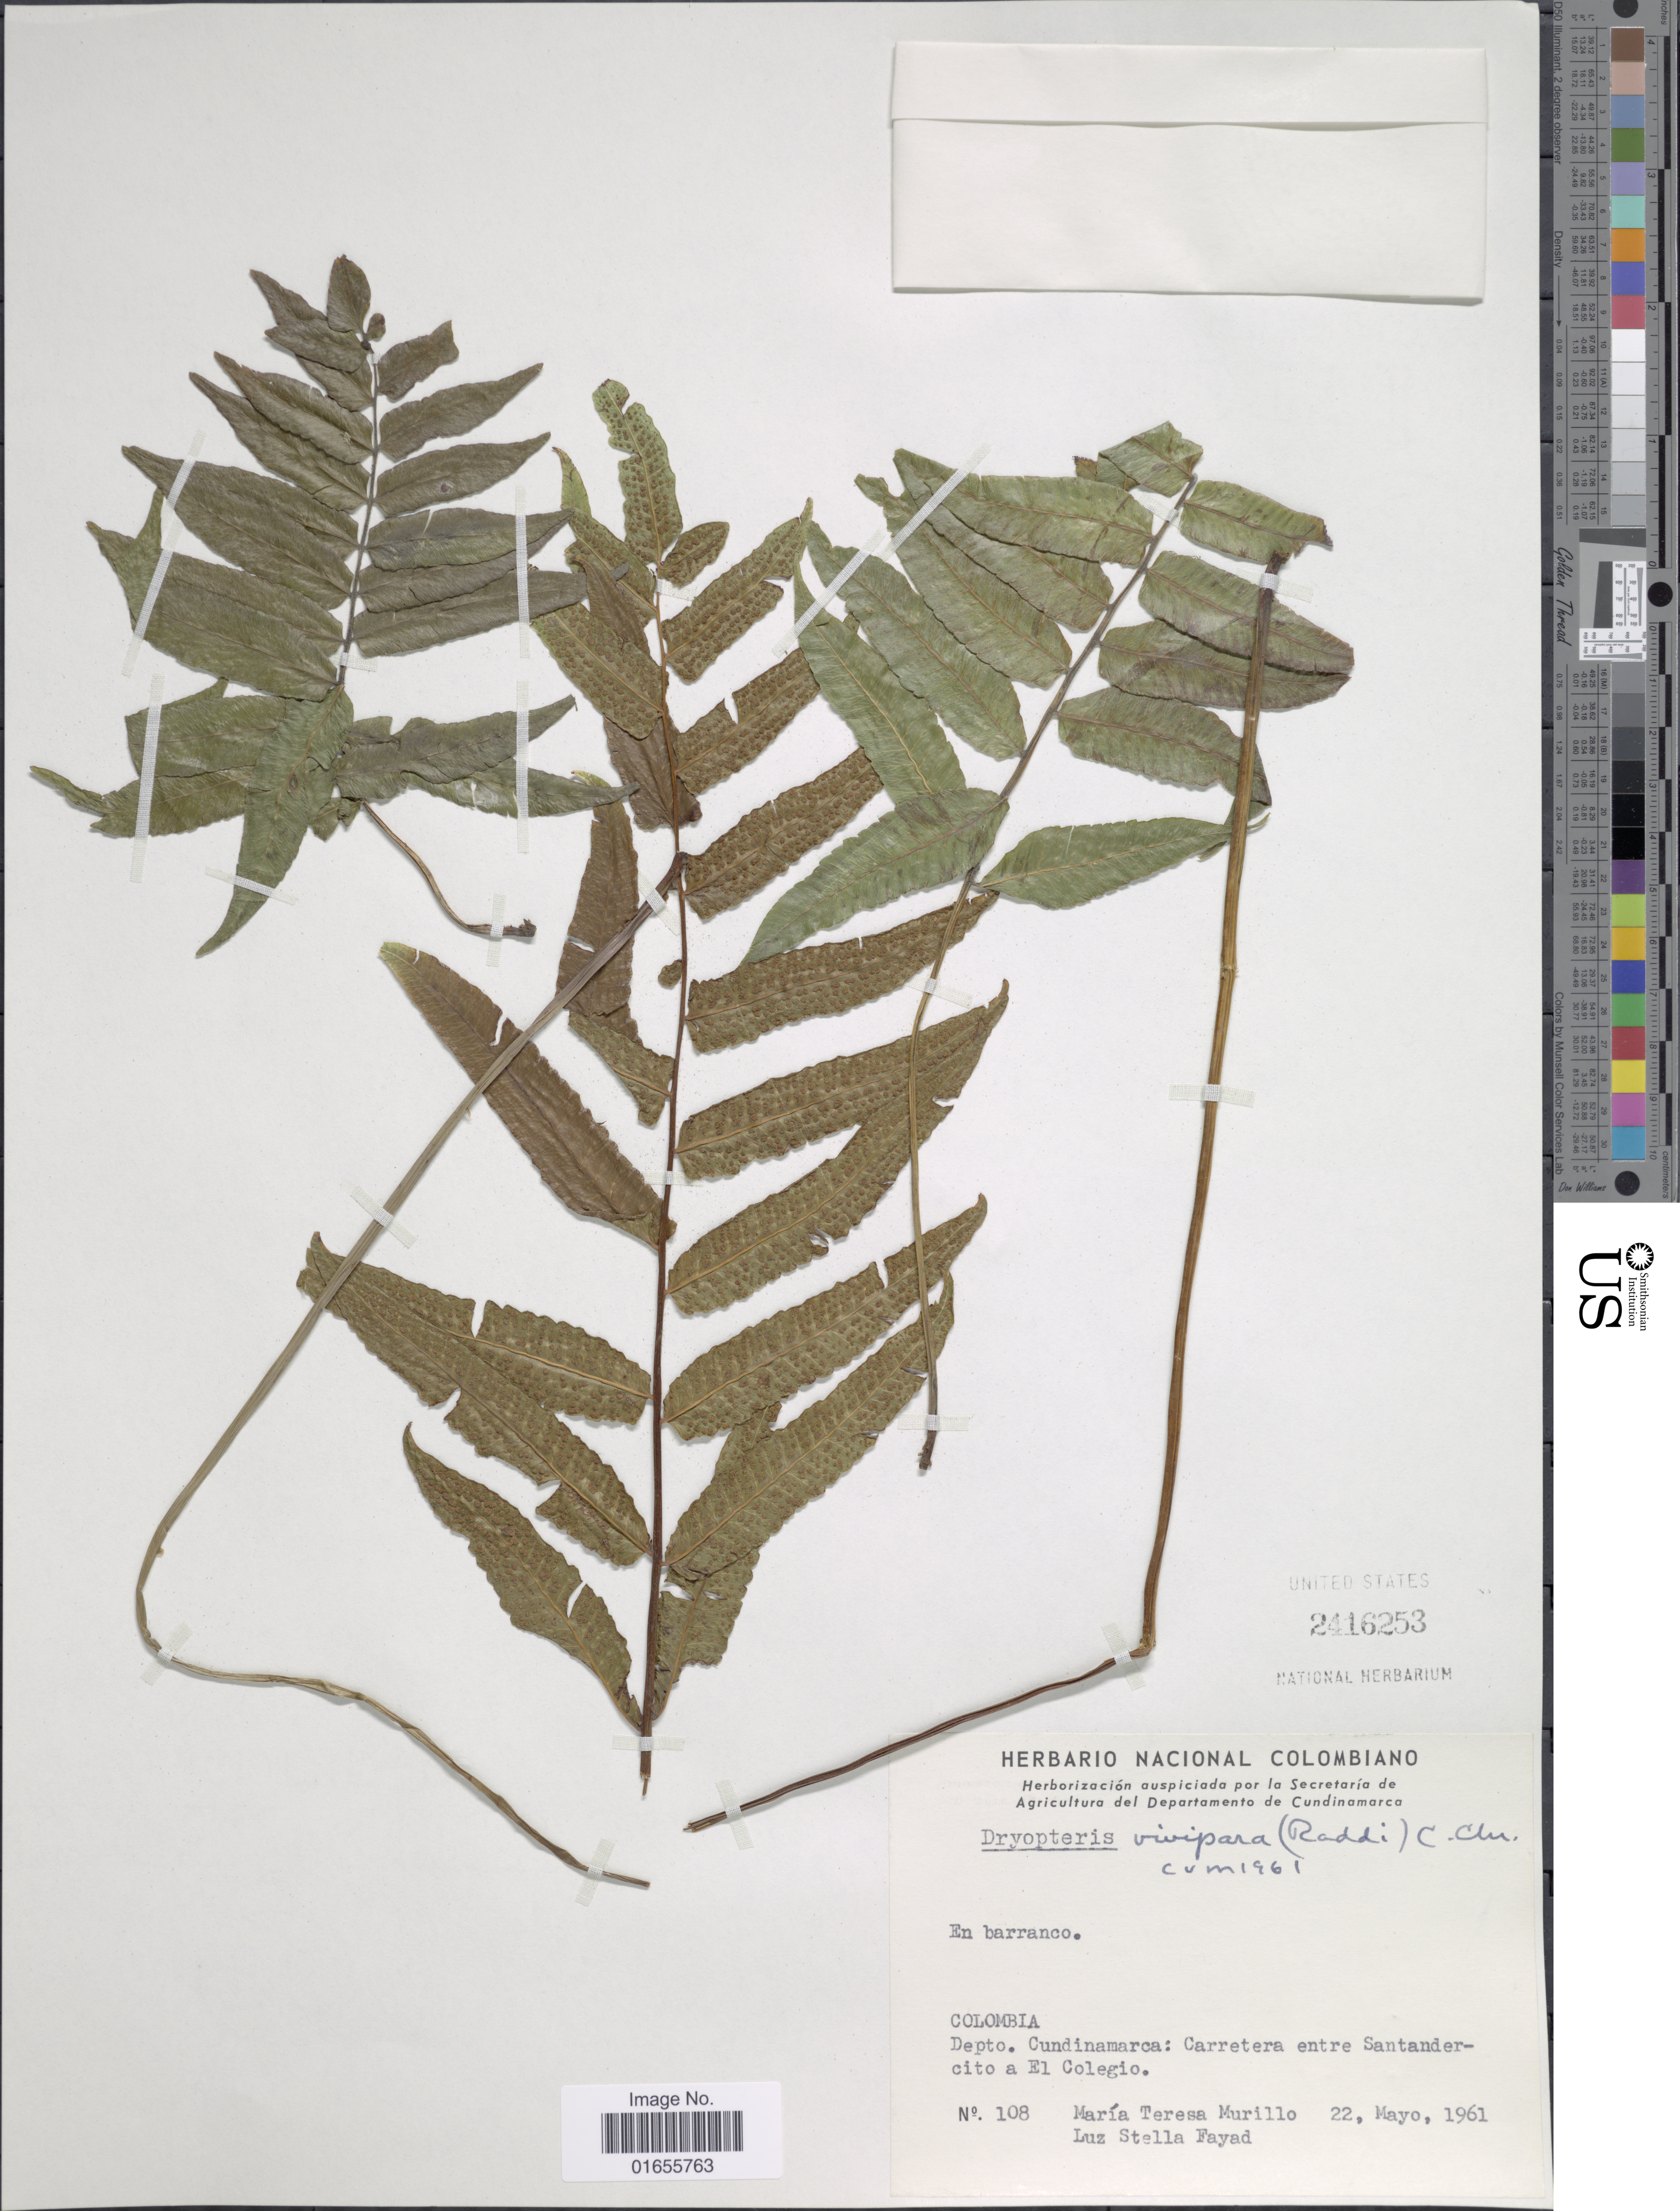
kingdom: Plantae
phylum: Tracheophyta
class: Polypodiopsida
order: Polypodiales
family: Thelypteridaceae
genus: Goniopteris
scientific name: Goniopteris vivipara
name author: (Raddi) C.F. Reed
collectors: M. Murillo & L. Fayad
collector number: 108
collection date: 1961-05-22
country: Colombia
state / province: Cundinamarca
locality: Carretera entre Santandercito a El Colegio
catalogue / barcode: US 2416253